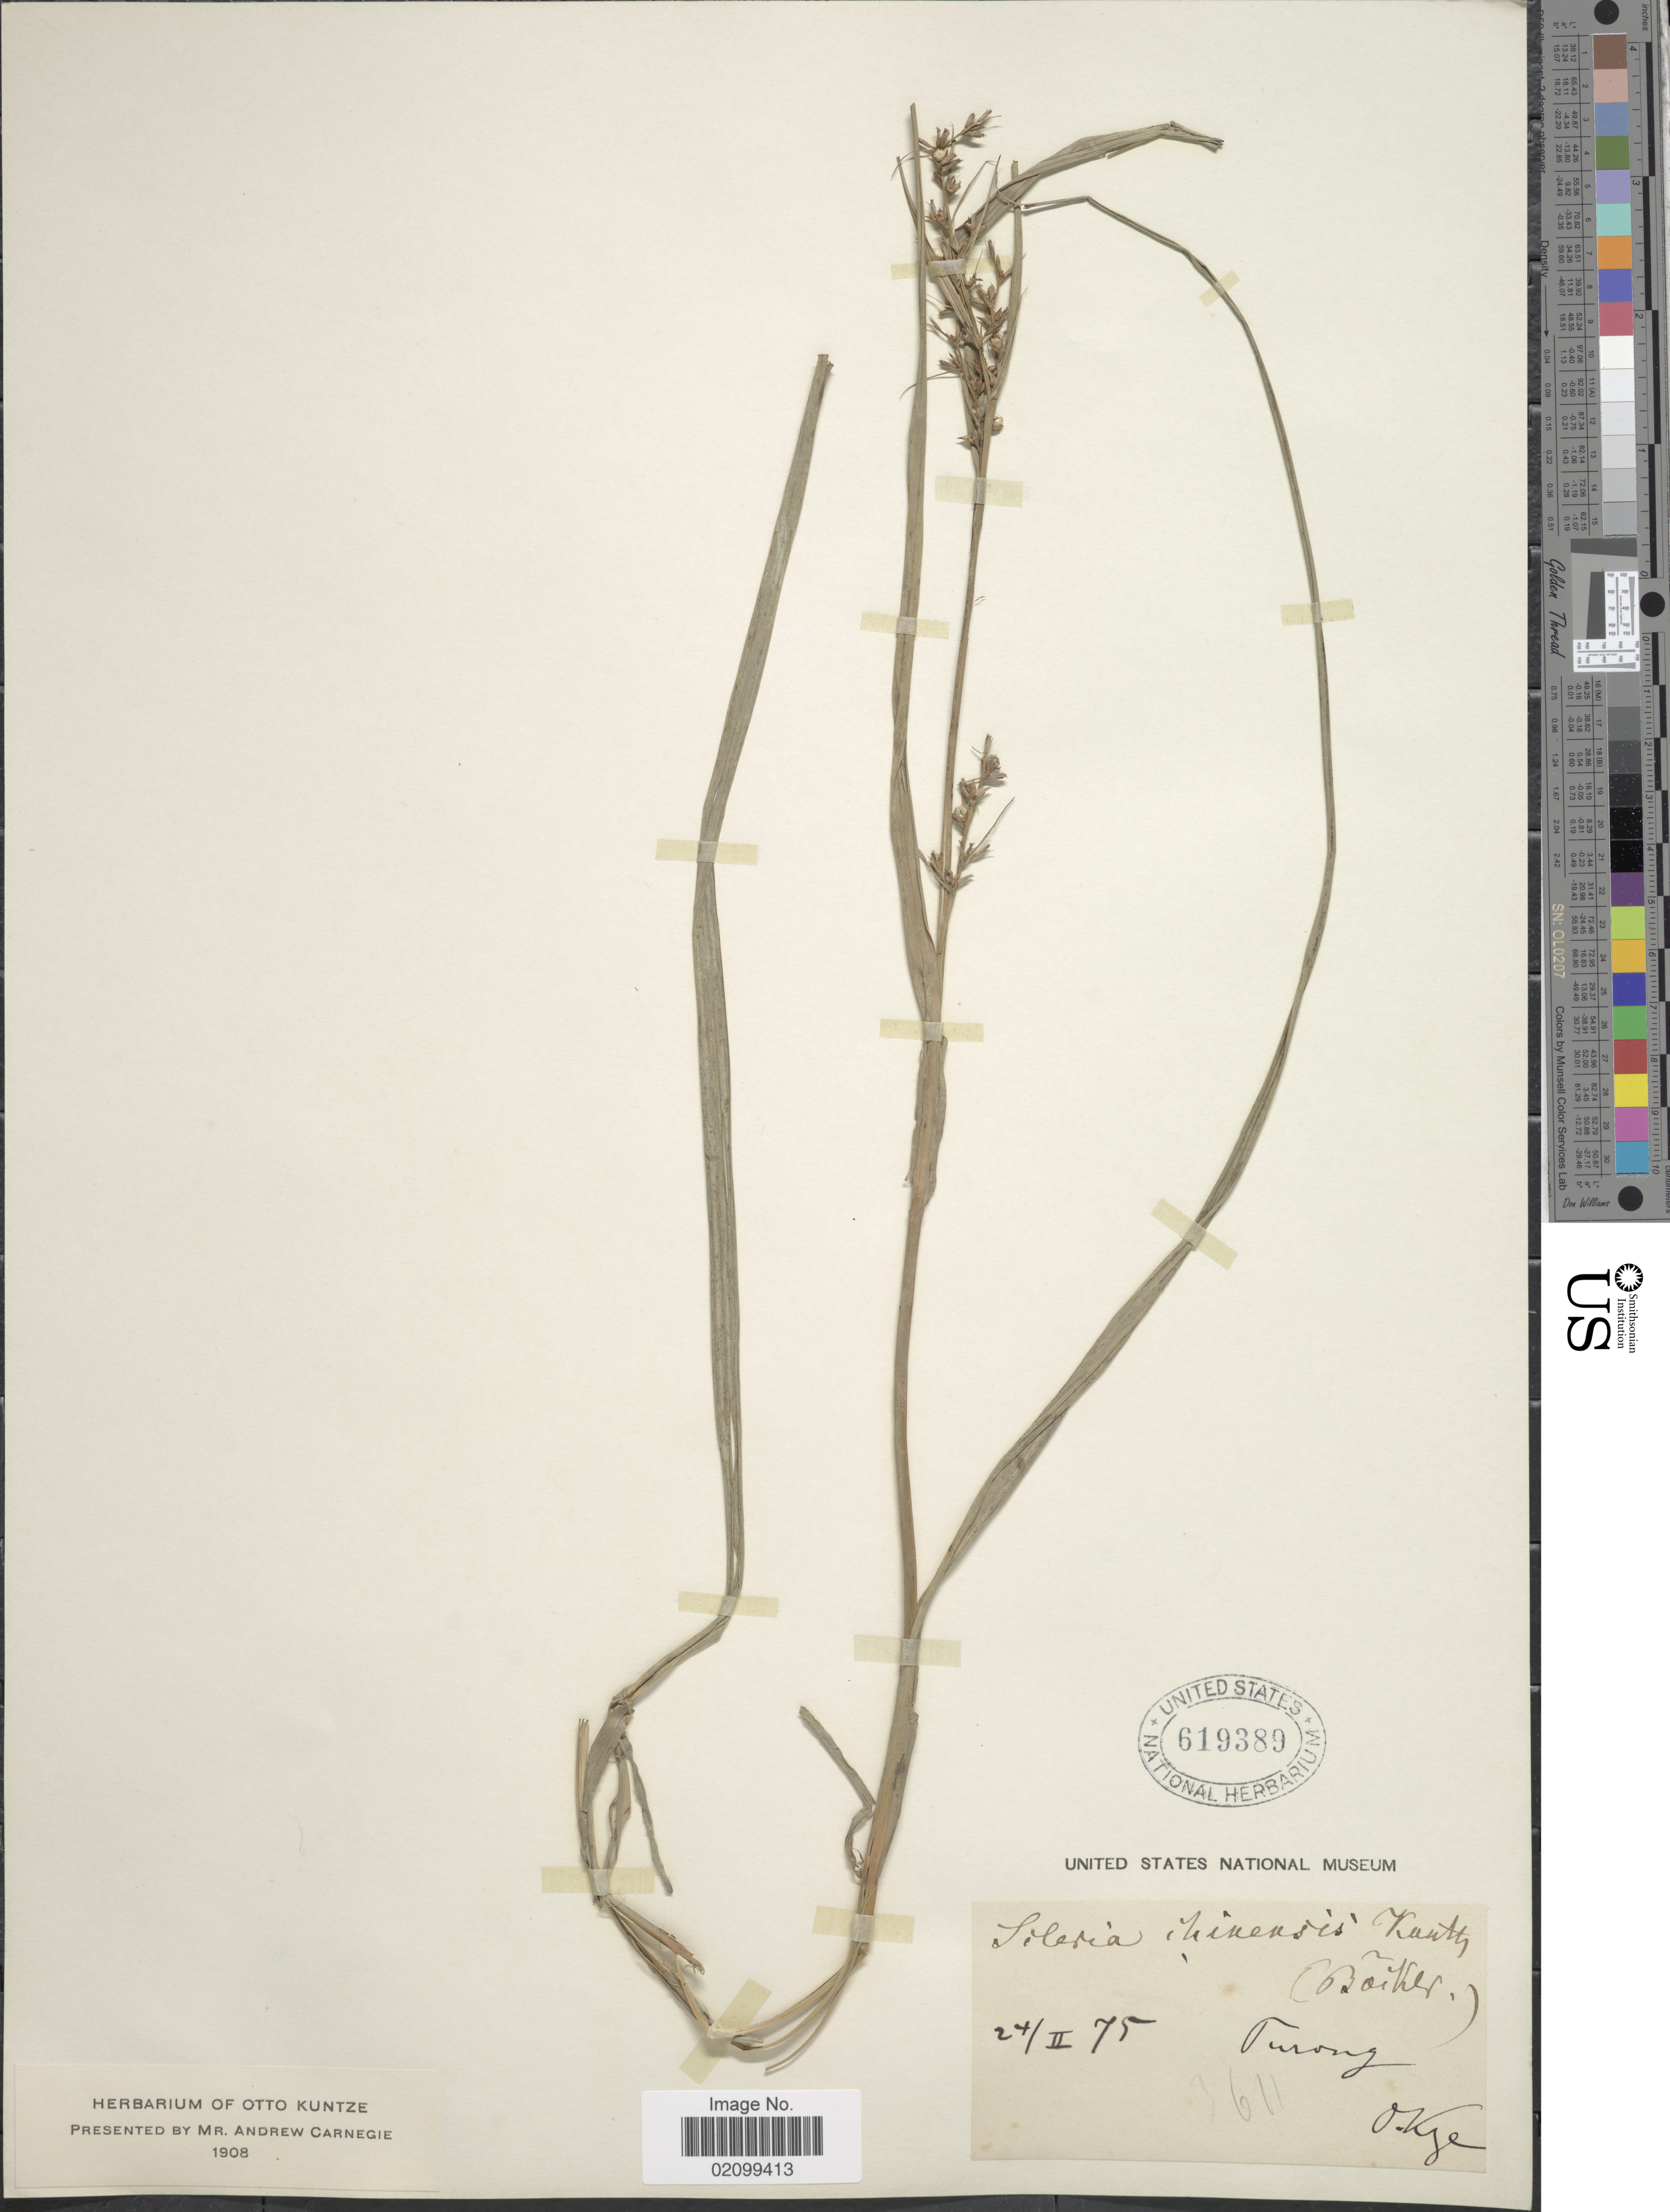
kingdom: Plantae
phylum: Tracheophyta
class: Liliopsida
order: Poales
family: Cyperaceae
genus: Scleria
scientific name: Scleria levis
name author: Retz.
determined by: Strong, Mark T., (BOT), Smithsonian Institution - National Museum of Natural History (UNITED STATES)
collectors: C.E.O. Kuntze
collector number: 611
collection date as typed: Transcribed d/m/y: 24/2/75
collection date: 1875-02-24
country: Vietnam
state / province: Ho Chi Minh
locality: Turong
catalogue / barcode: US 619389